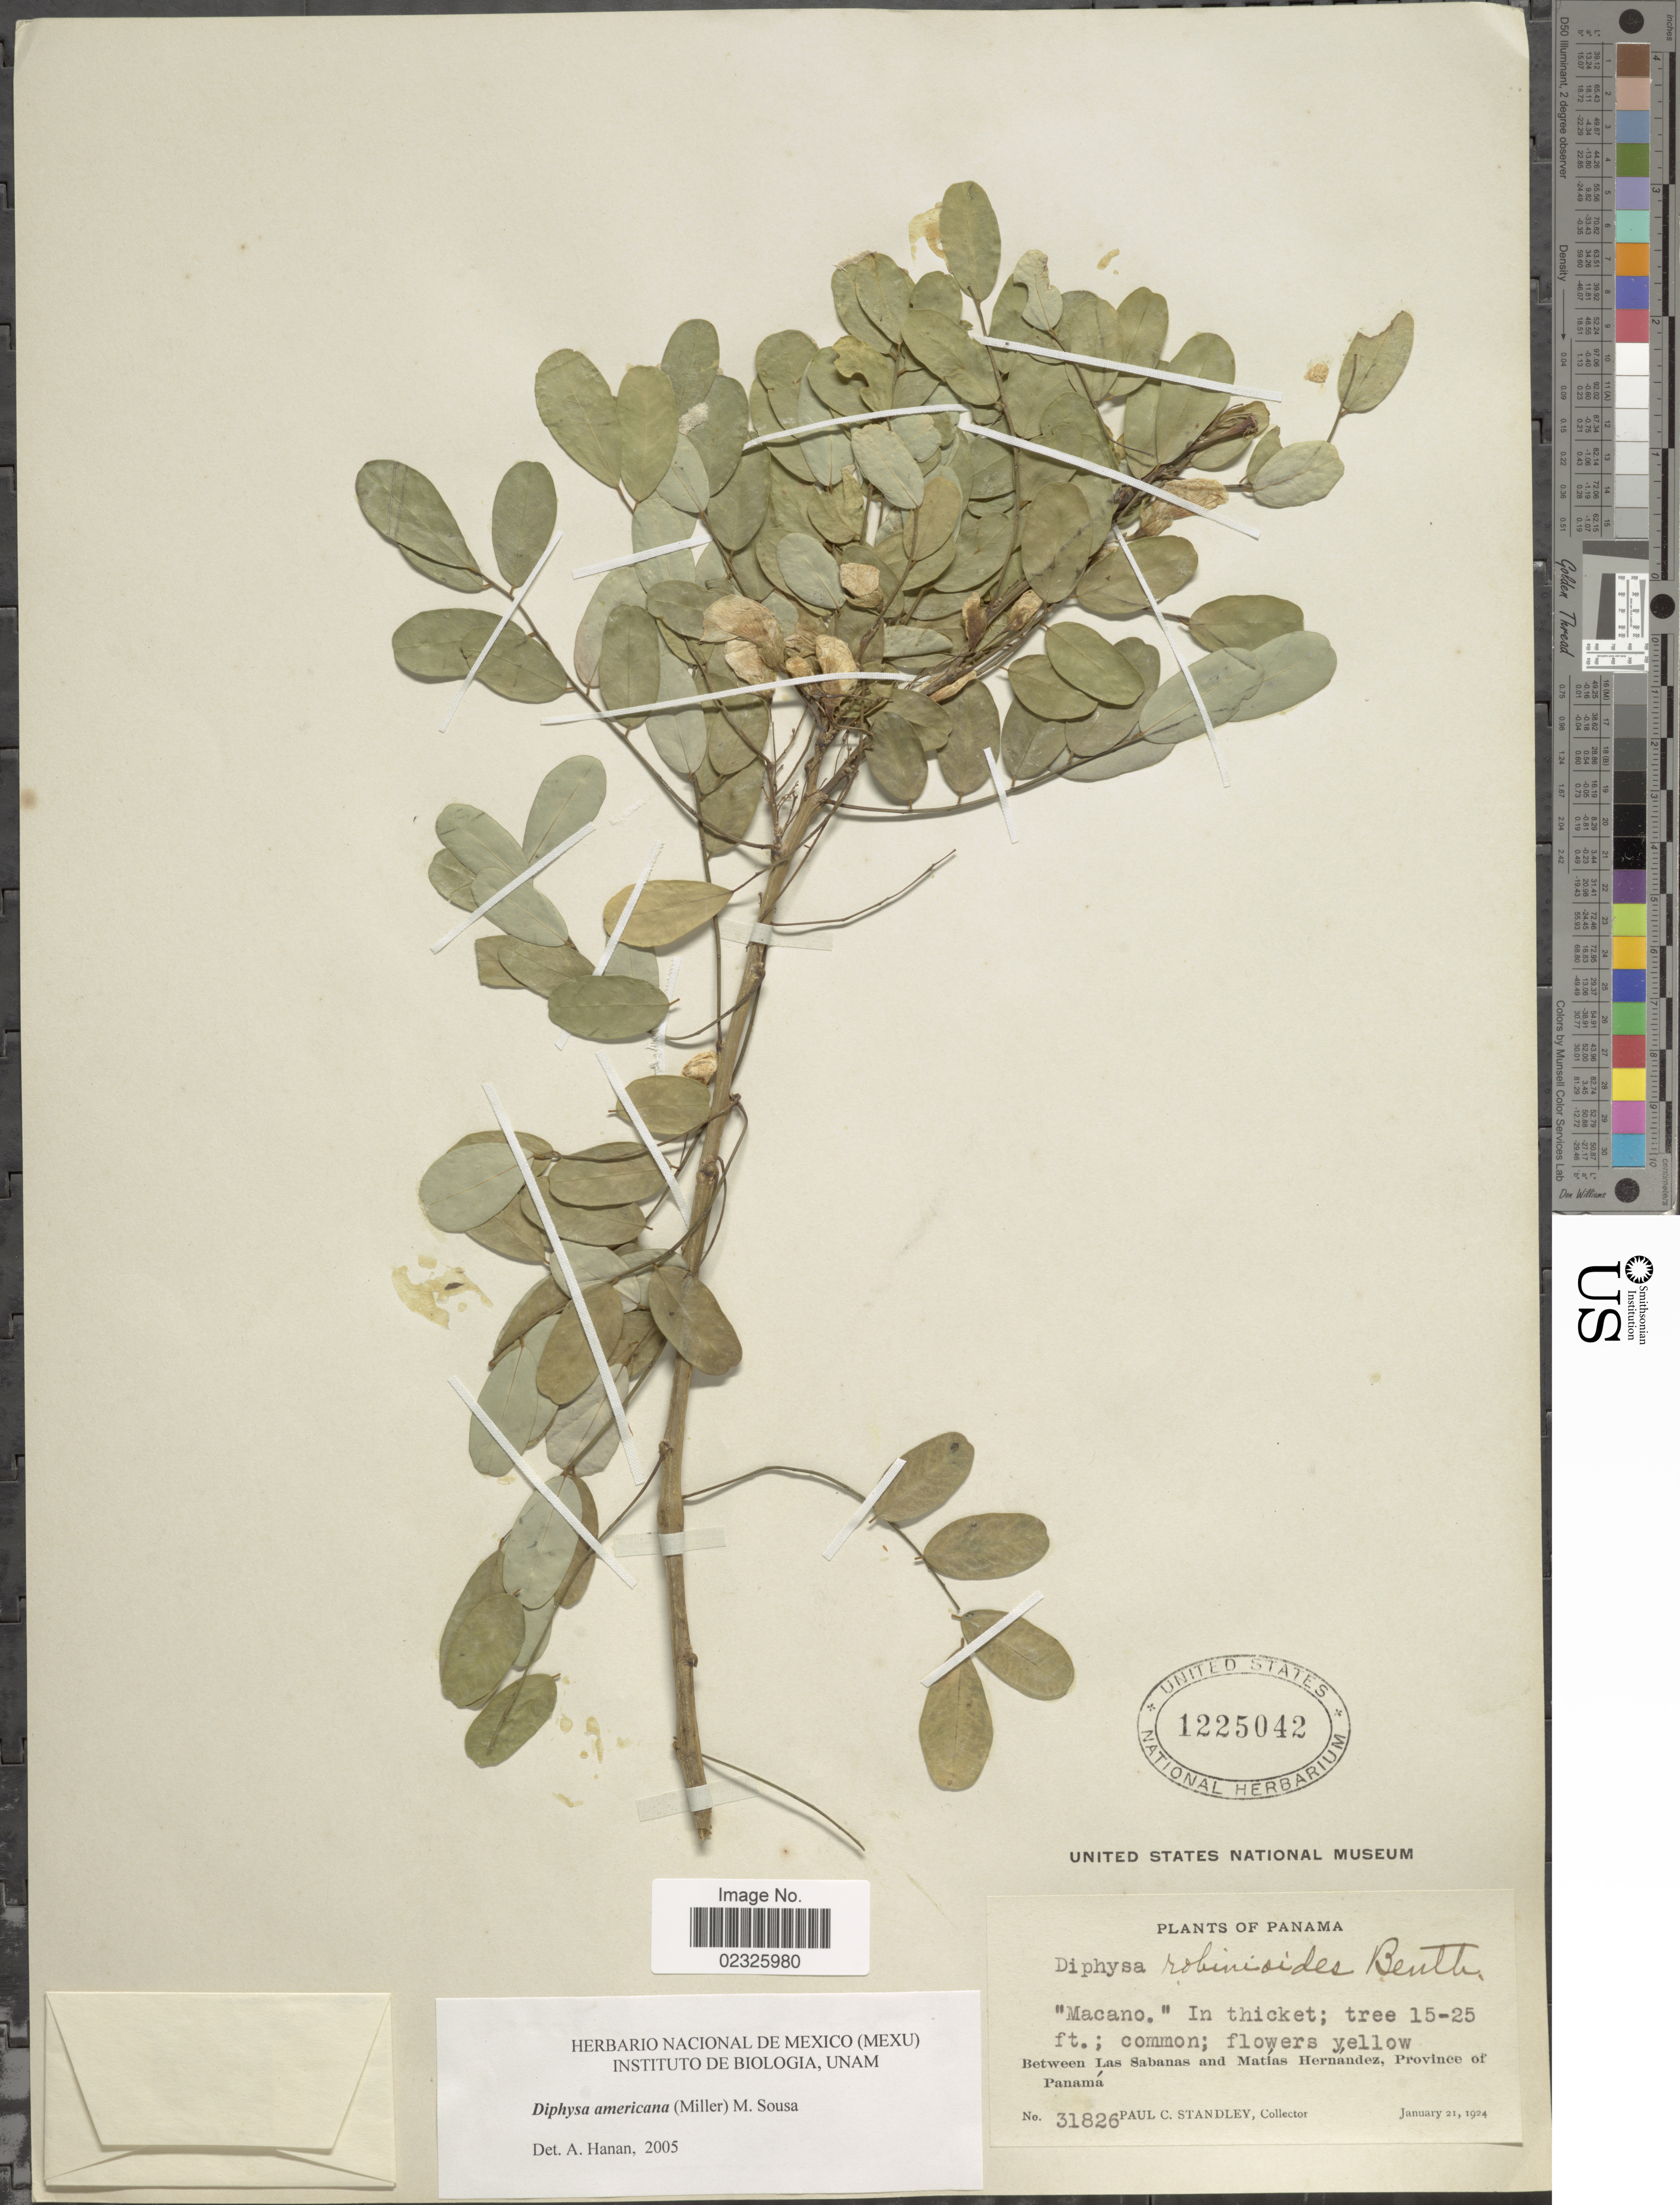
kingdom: Plantae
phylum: Tracheophyta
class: Magnoliopsida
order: Fabales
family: Fabaceae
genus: Diphysa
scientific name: Diphysa americana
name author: (Mill.) M. Sousa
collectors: P. C. Standley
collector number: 31826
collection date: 1924-01-21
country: Panama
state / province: Panamá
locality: In thicket, between Las Sabanas and Matias Hernandez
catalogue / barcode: US 1225042